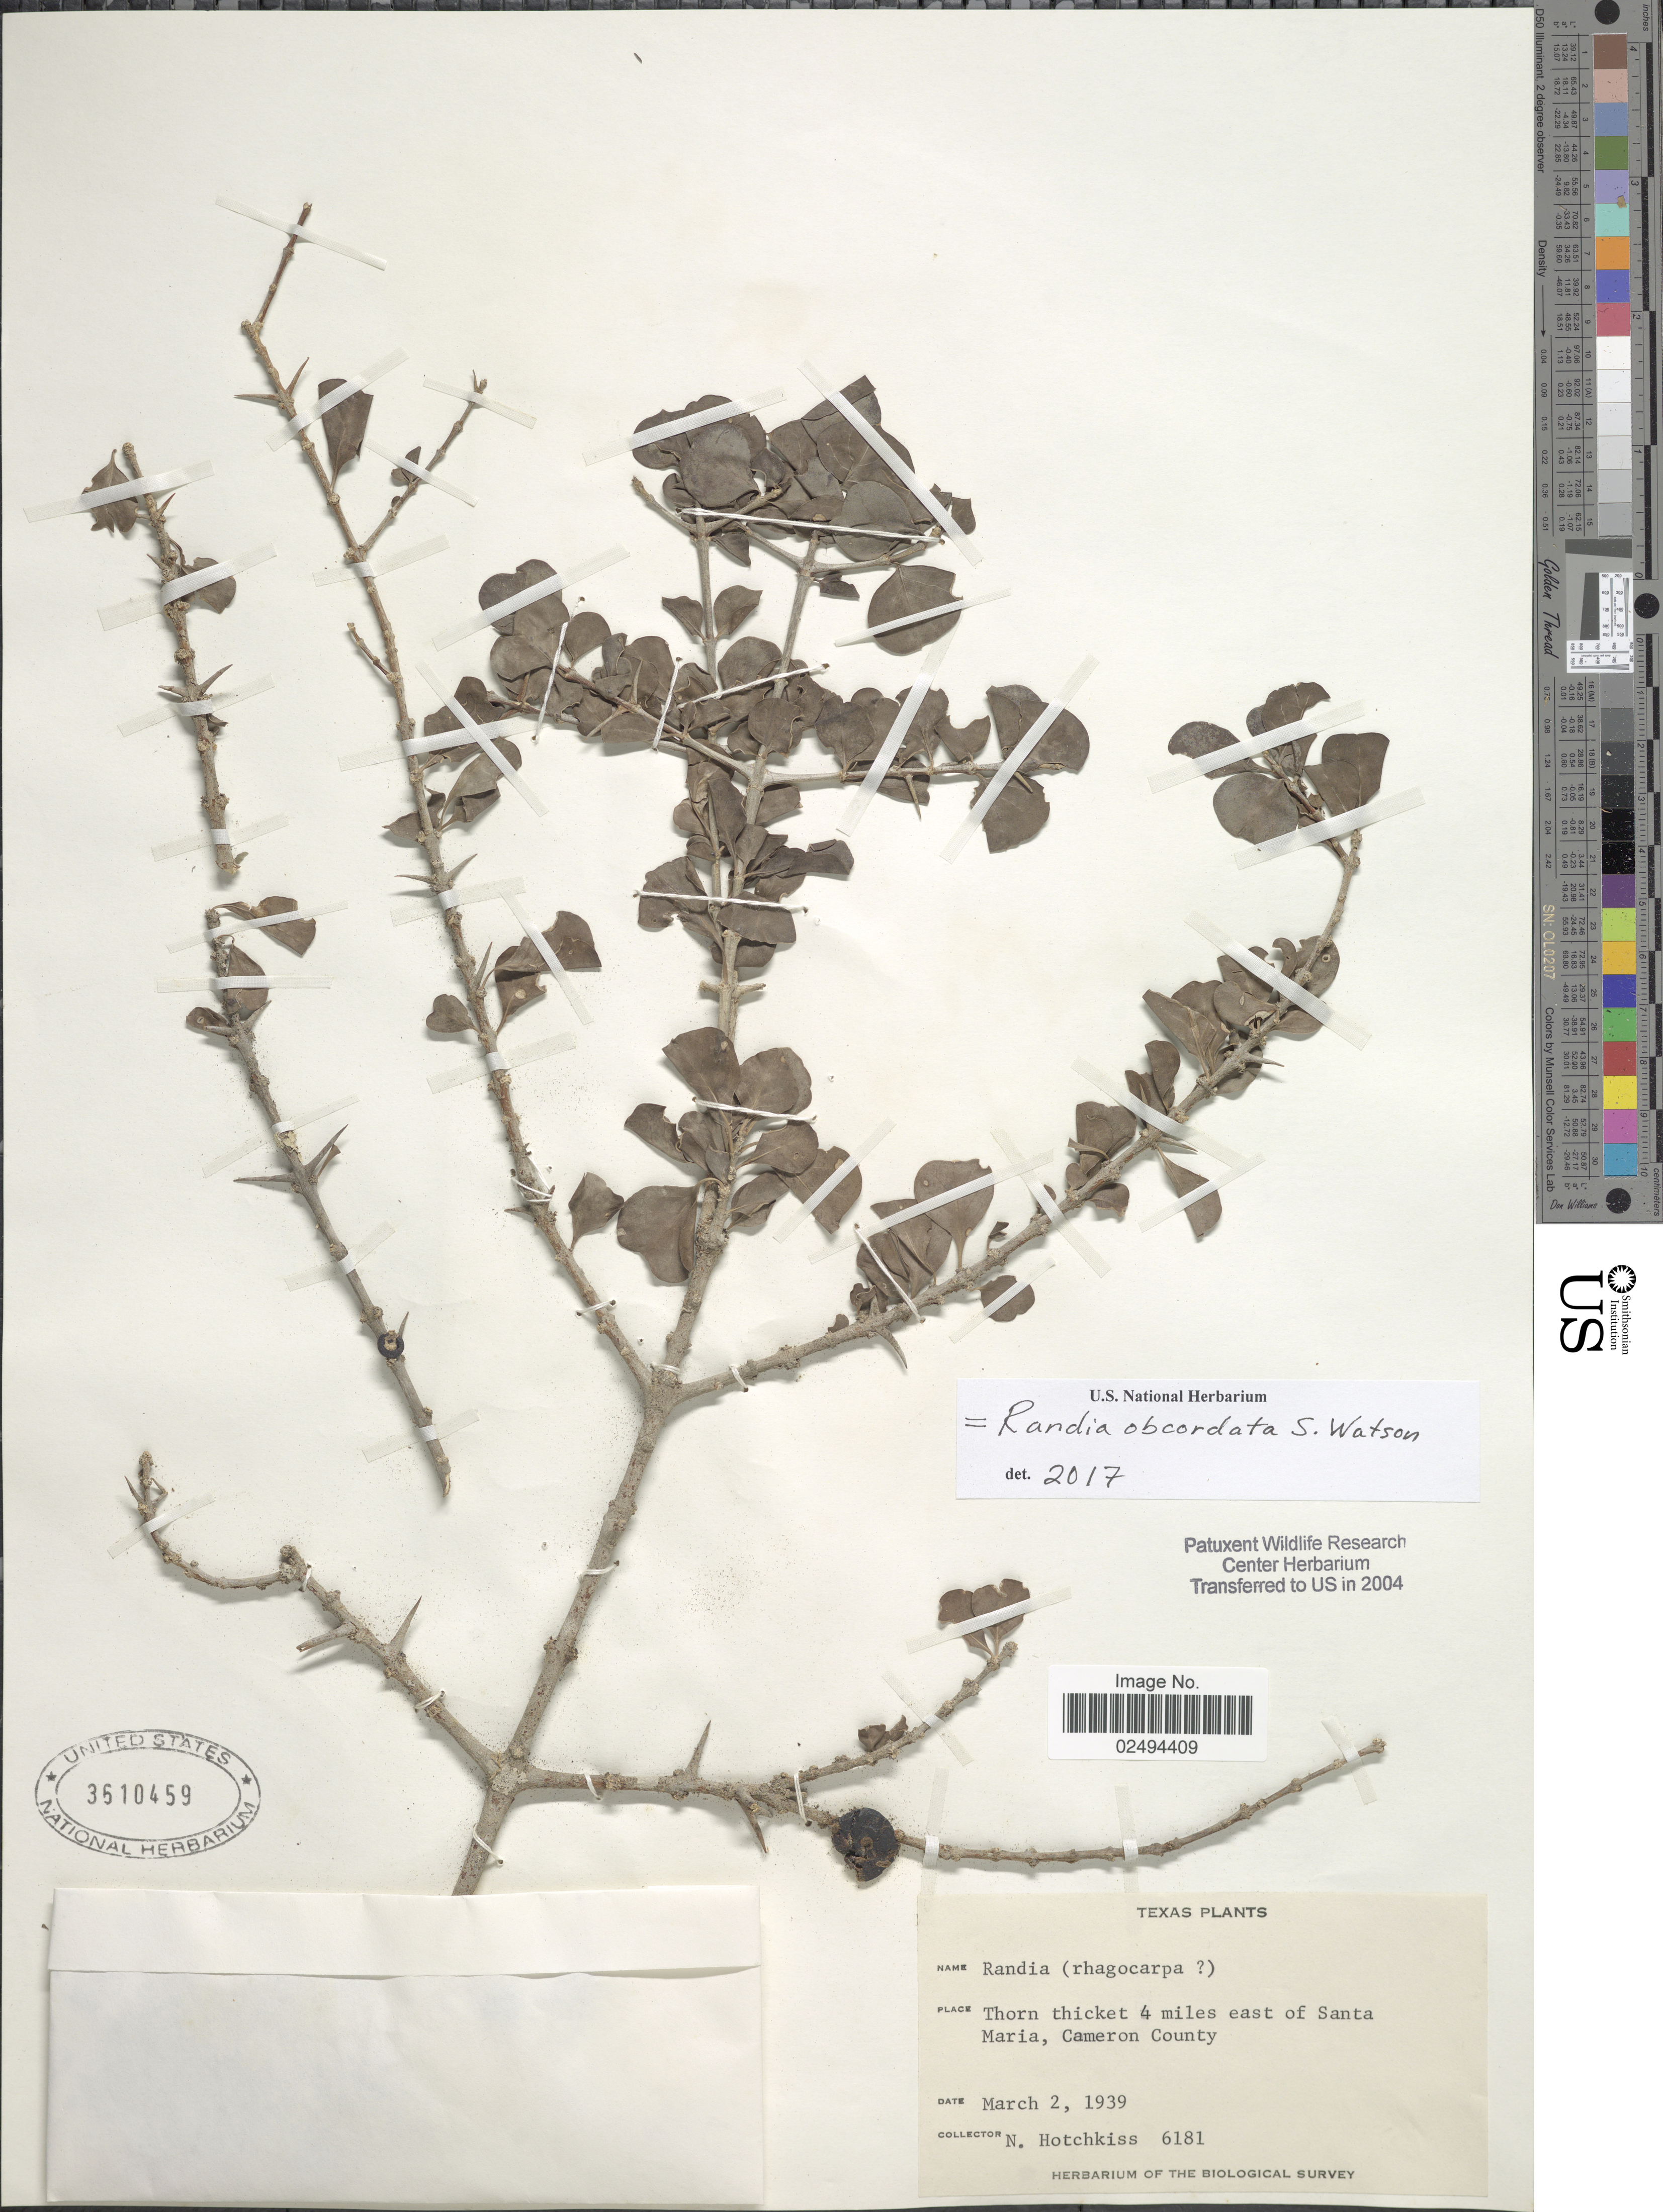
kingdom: Plantae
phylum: Tracheophyta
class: Magnoliopsida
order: Gentianales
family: Rubiaceae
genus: Randia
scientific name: Randia obcordata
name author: S. Watson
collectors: N. Hotchkiss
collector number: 6181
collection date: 1939-03-02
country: United States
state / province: Texas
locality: Thorn thicket 4 miles east of Santa Maria, Cameron County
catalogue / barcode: US 3610459